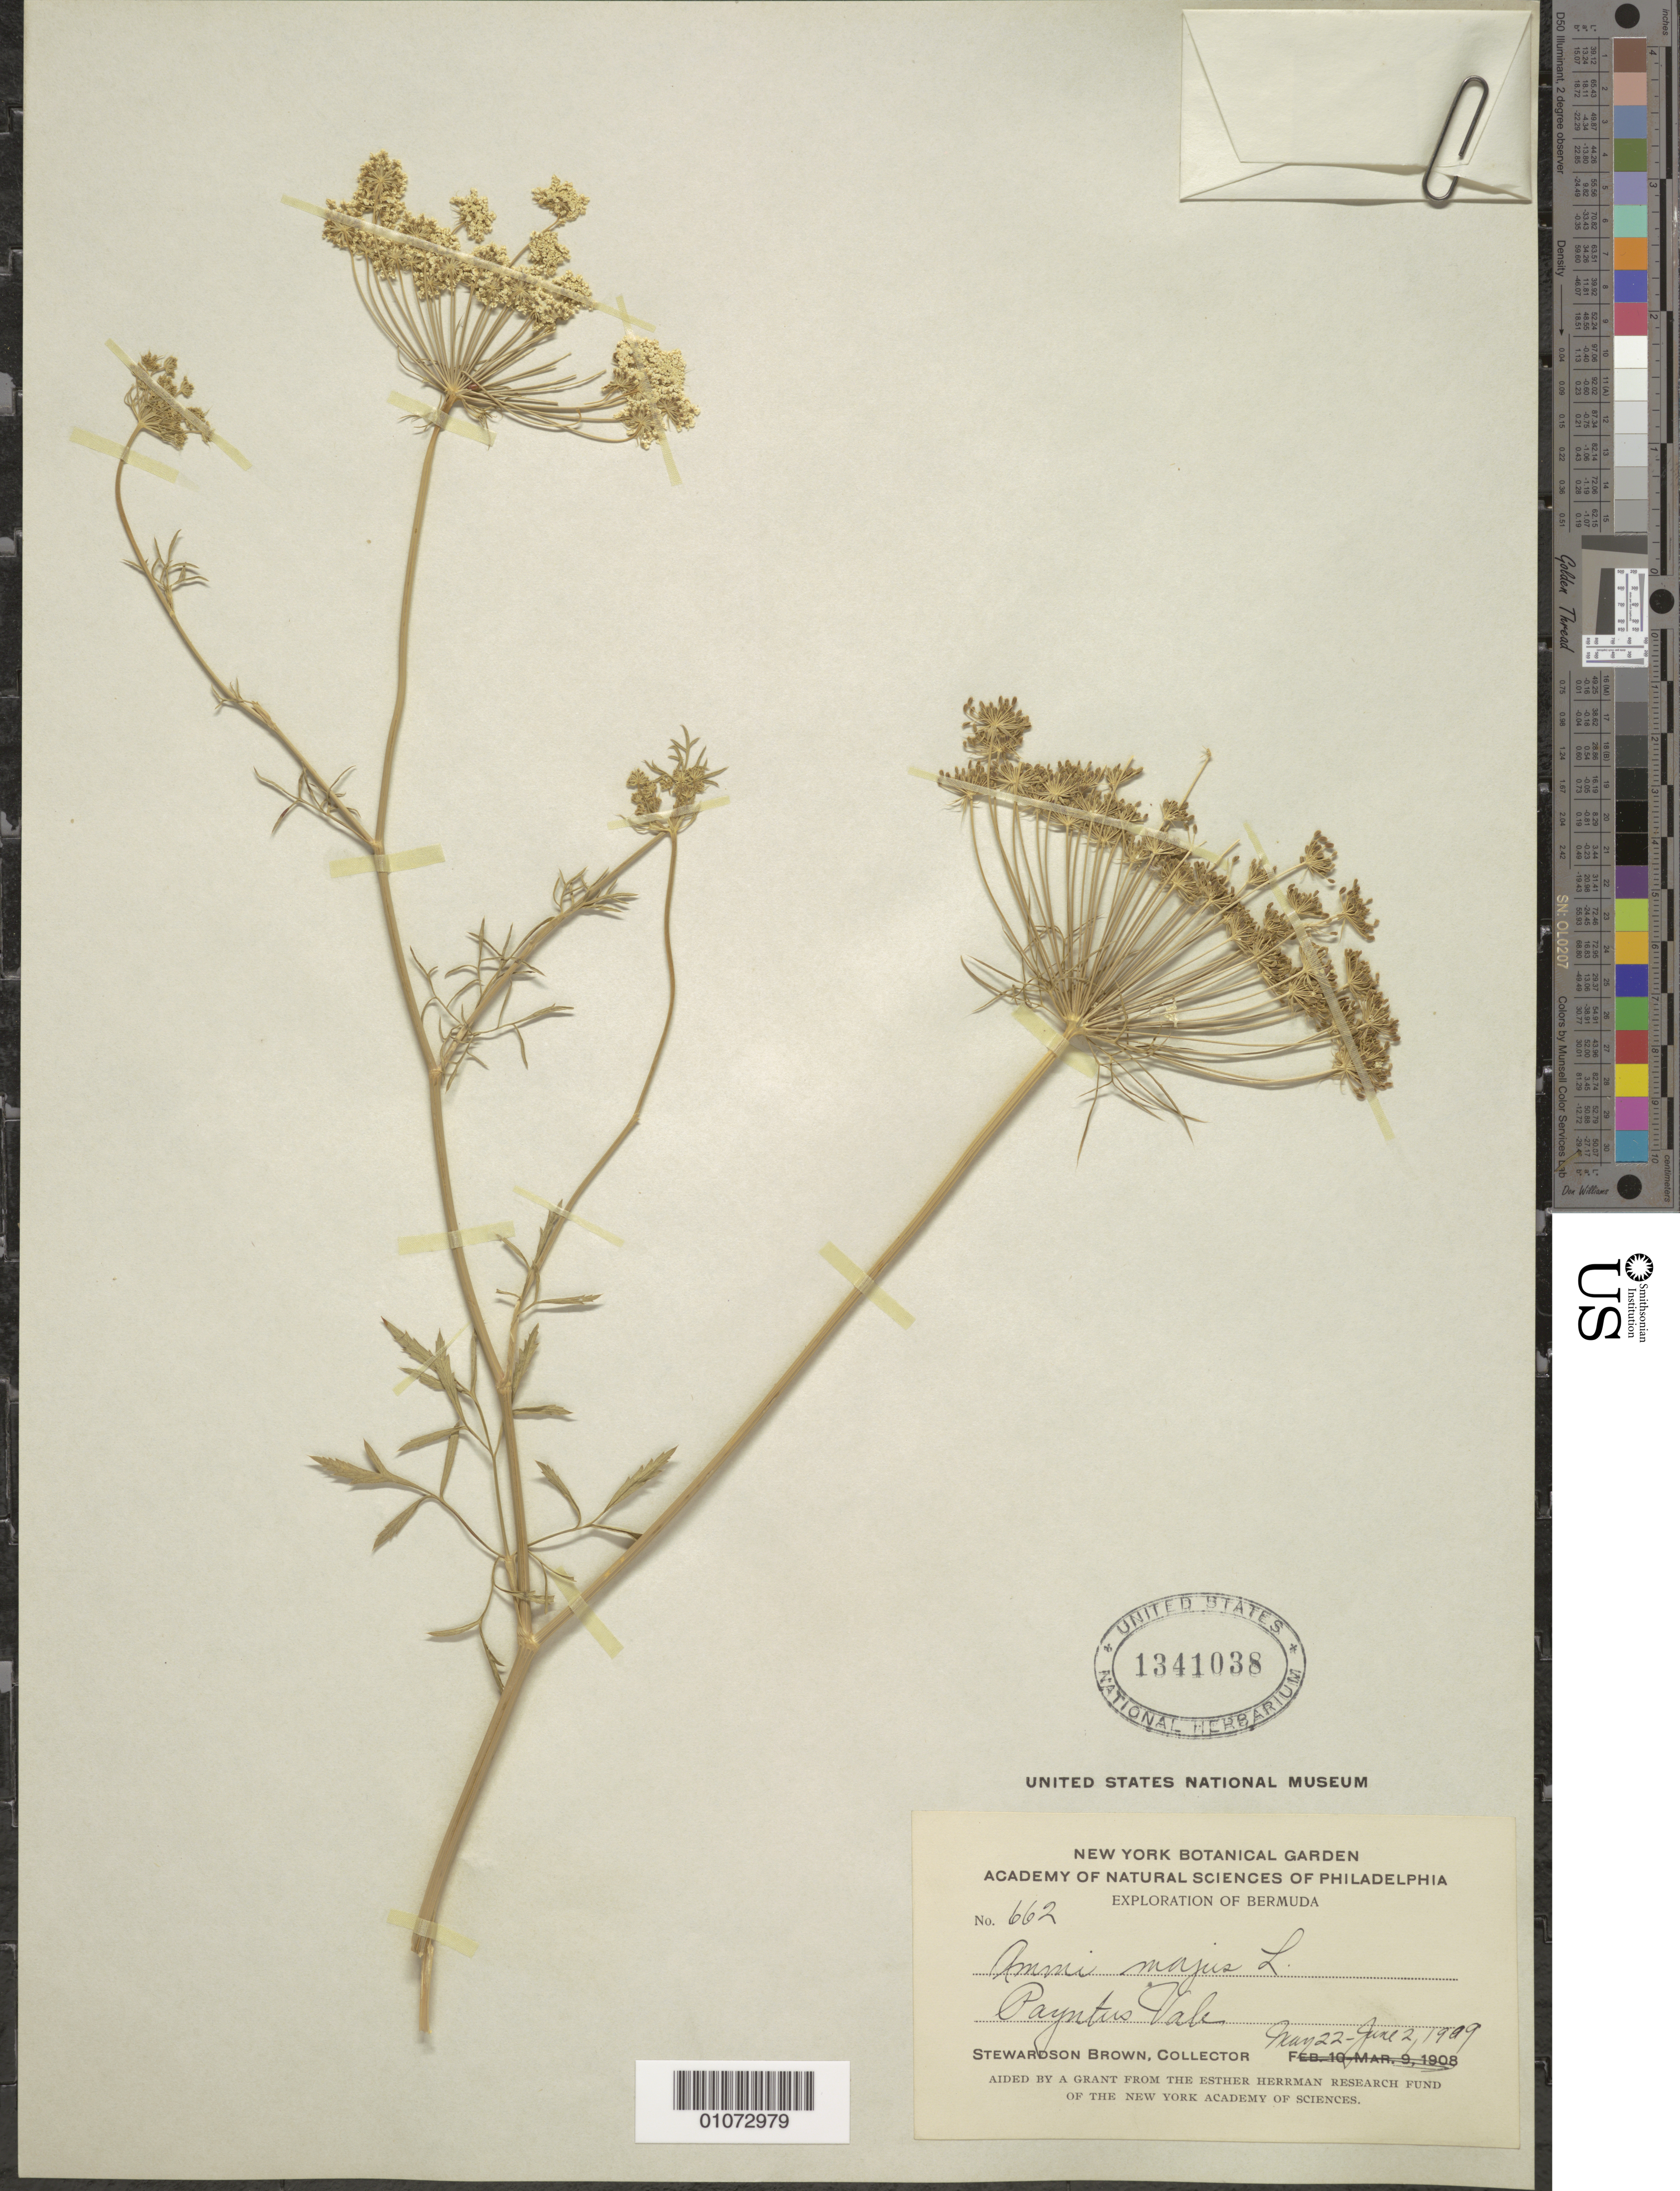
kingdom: Plantae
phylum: Tracheophyta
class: Magnoliopsida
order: Apiales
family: Apiaceae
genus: Ammi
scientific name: Ammi majus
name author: L.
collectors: S. Brown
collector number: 662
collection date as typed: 22 Mar 1909 to 02 Jan 1909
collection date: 1909-01-02/1909-03-22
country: Bermuda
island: Bermuda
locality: Payntus Vale.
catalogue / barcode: US 1341038